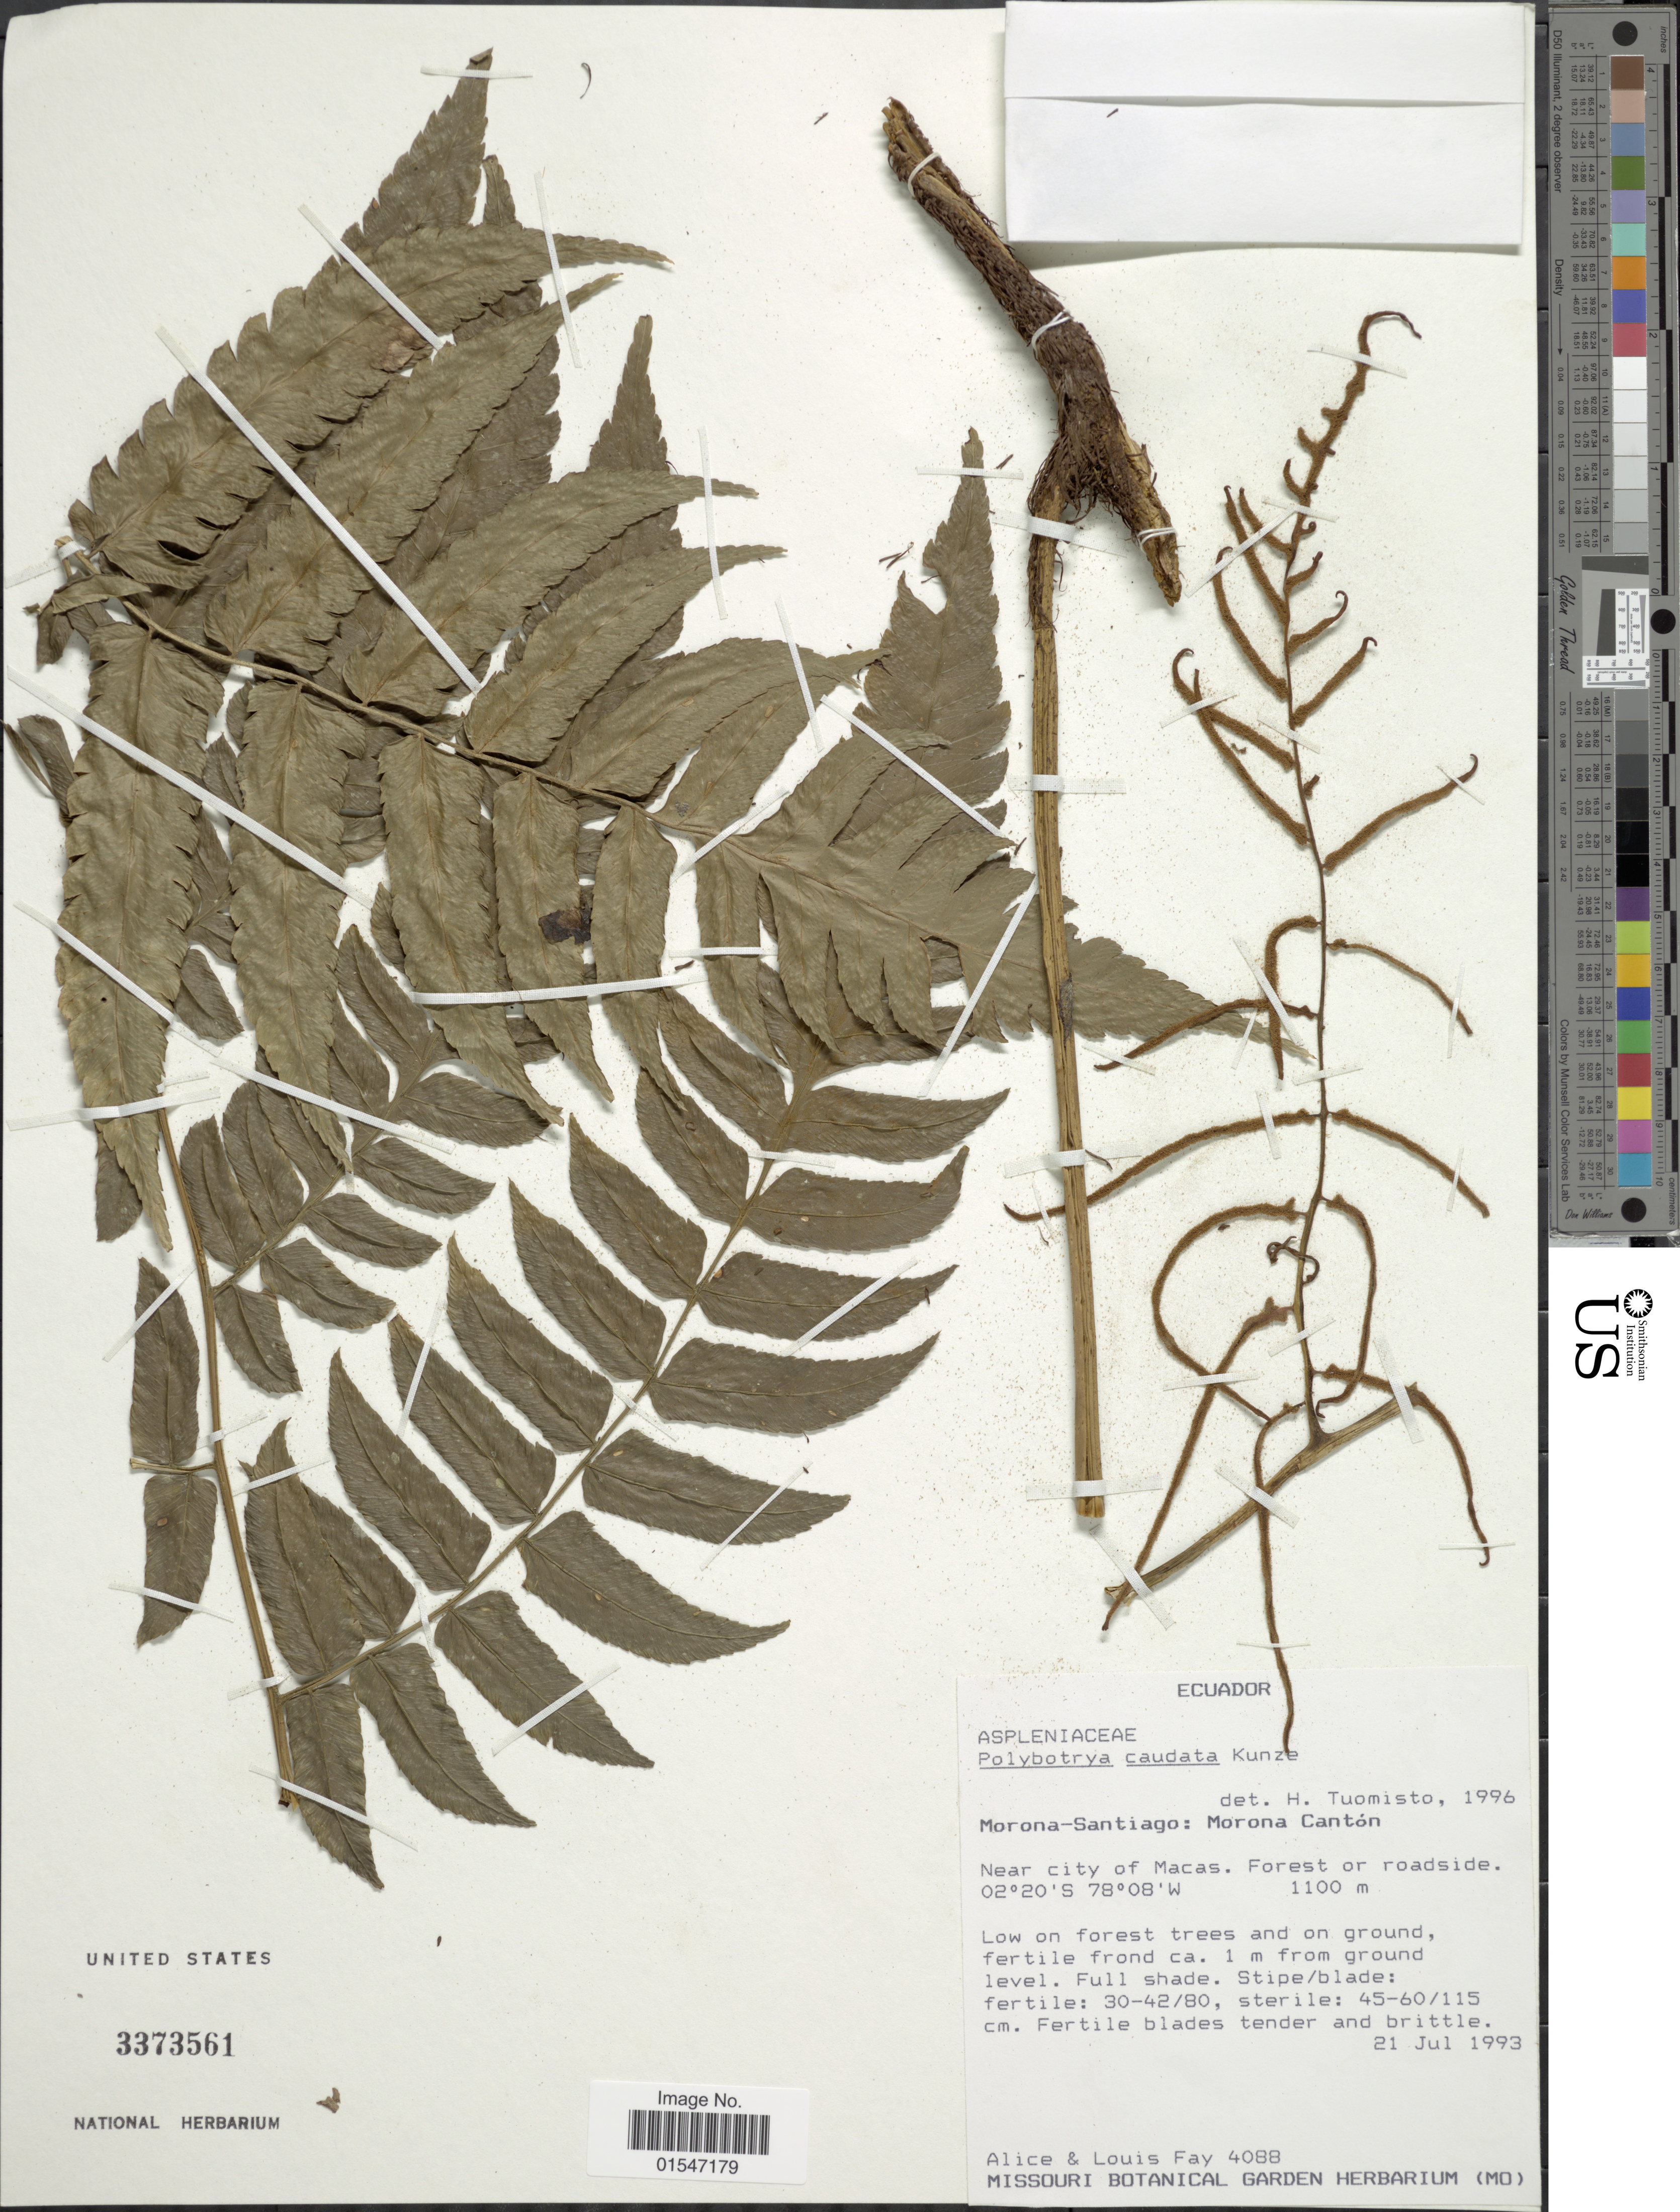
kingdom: Plantae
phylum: Tracheophyta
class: Polypodiopsida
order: Polypodiales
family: Dryopteridaceae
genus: Polybotrya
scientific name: Polybotrya caudata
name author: Kunze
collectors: A. Fay & L. Fay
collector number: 4088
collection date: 1993-07-21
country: Ecuador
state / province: Morona-Santiago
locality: Morona Cantón, near city of Macas. Forest or roadside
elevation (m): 1100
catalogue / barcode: US 3373561